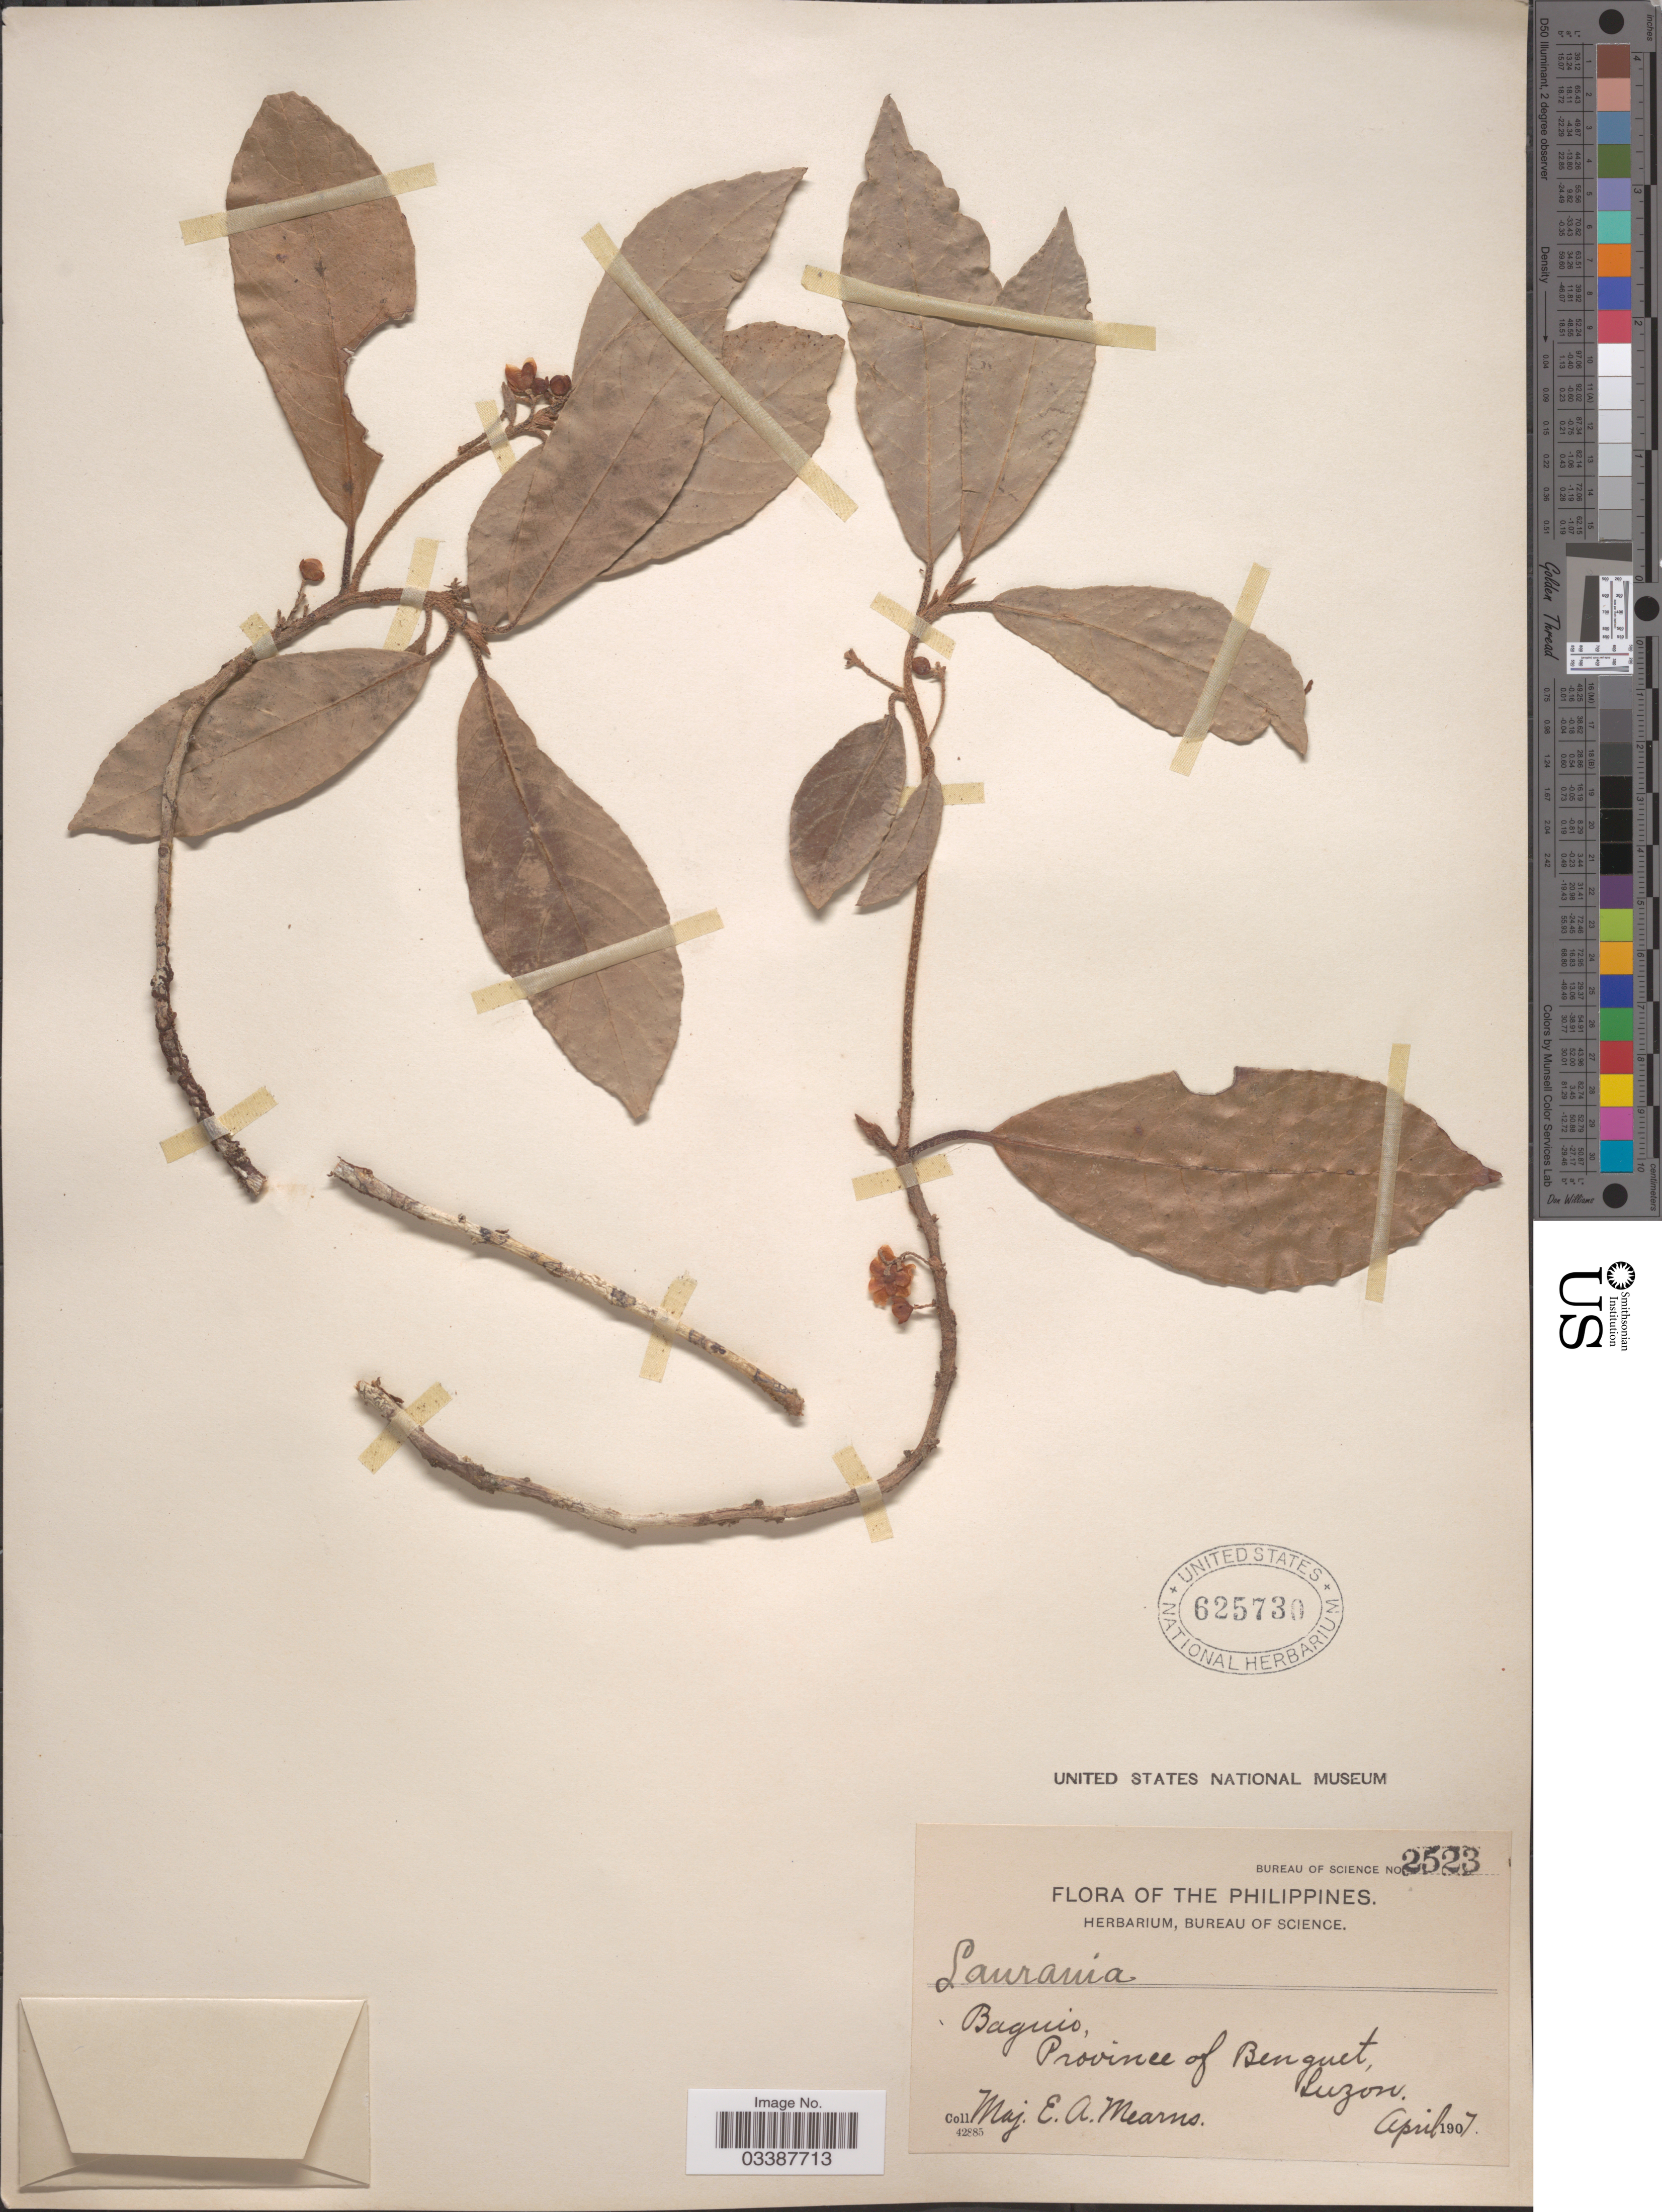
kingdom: Plantae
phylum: Tracheophyta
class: Magnoliopsida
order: Ericales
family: Actinidiaceae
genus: Saurauia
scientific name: Saurauia sp.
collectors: E. A. Mearns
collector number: Bureau of Science 2523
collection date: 1907-04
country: Philippines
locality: Baguio, Province of Benguet, Luzon.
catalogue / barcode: US 625730